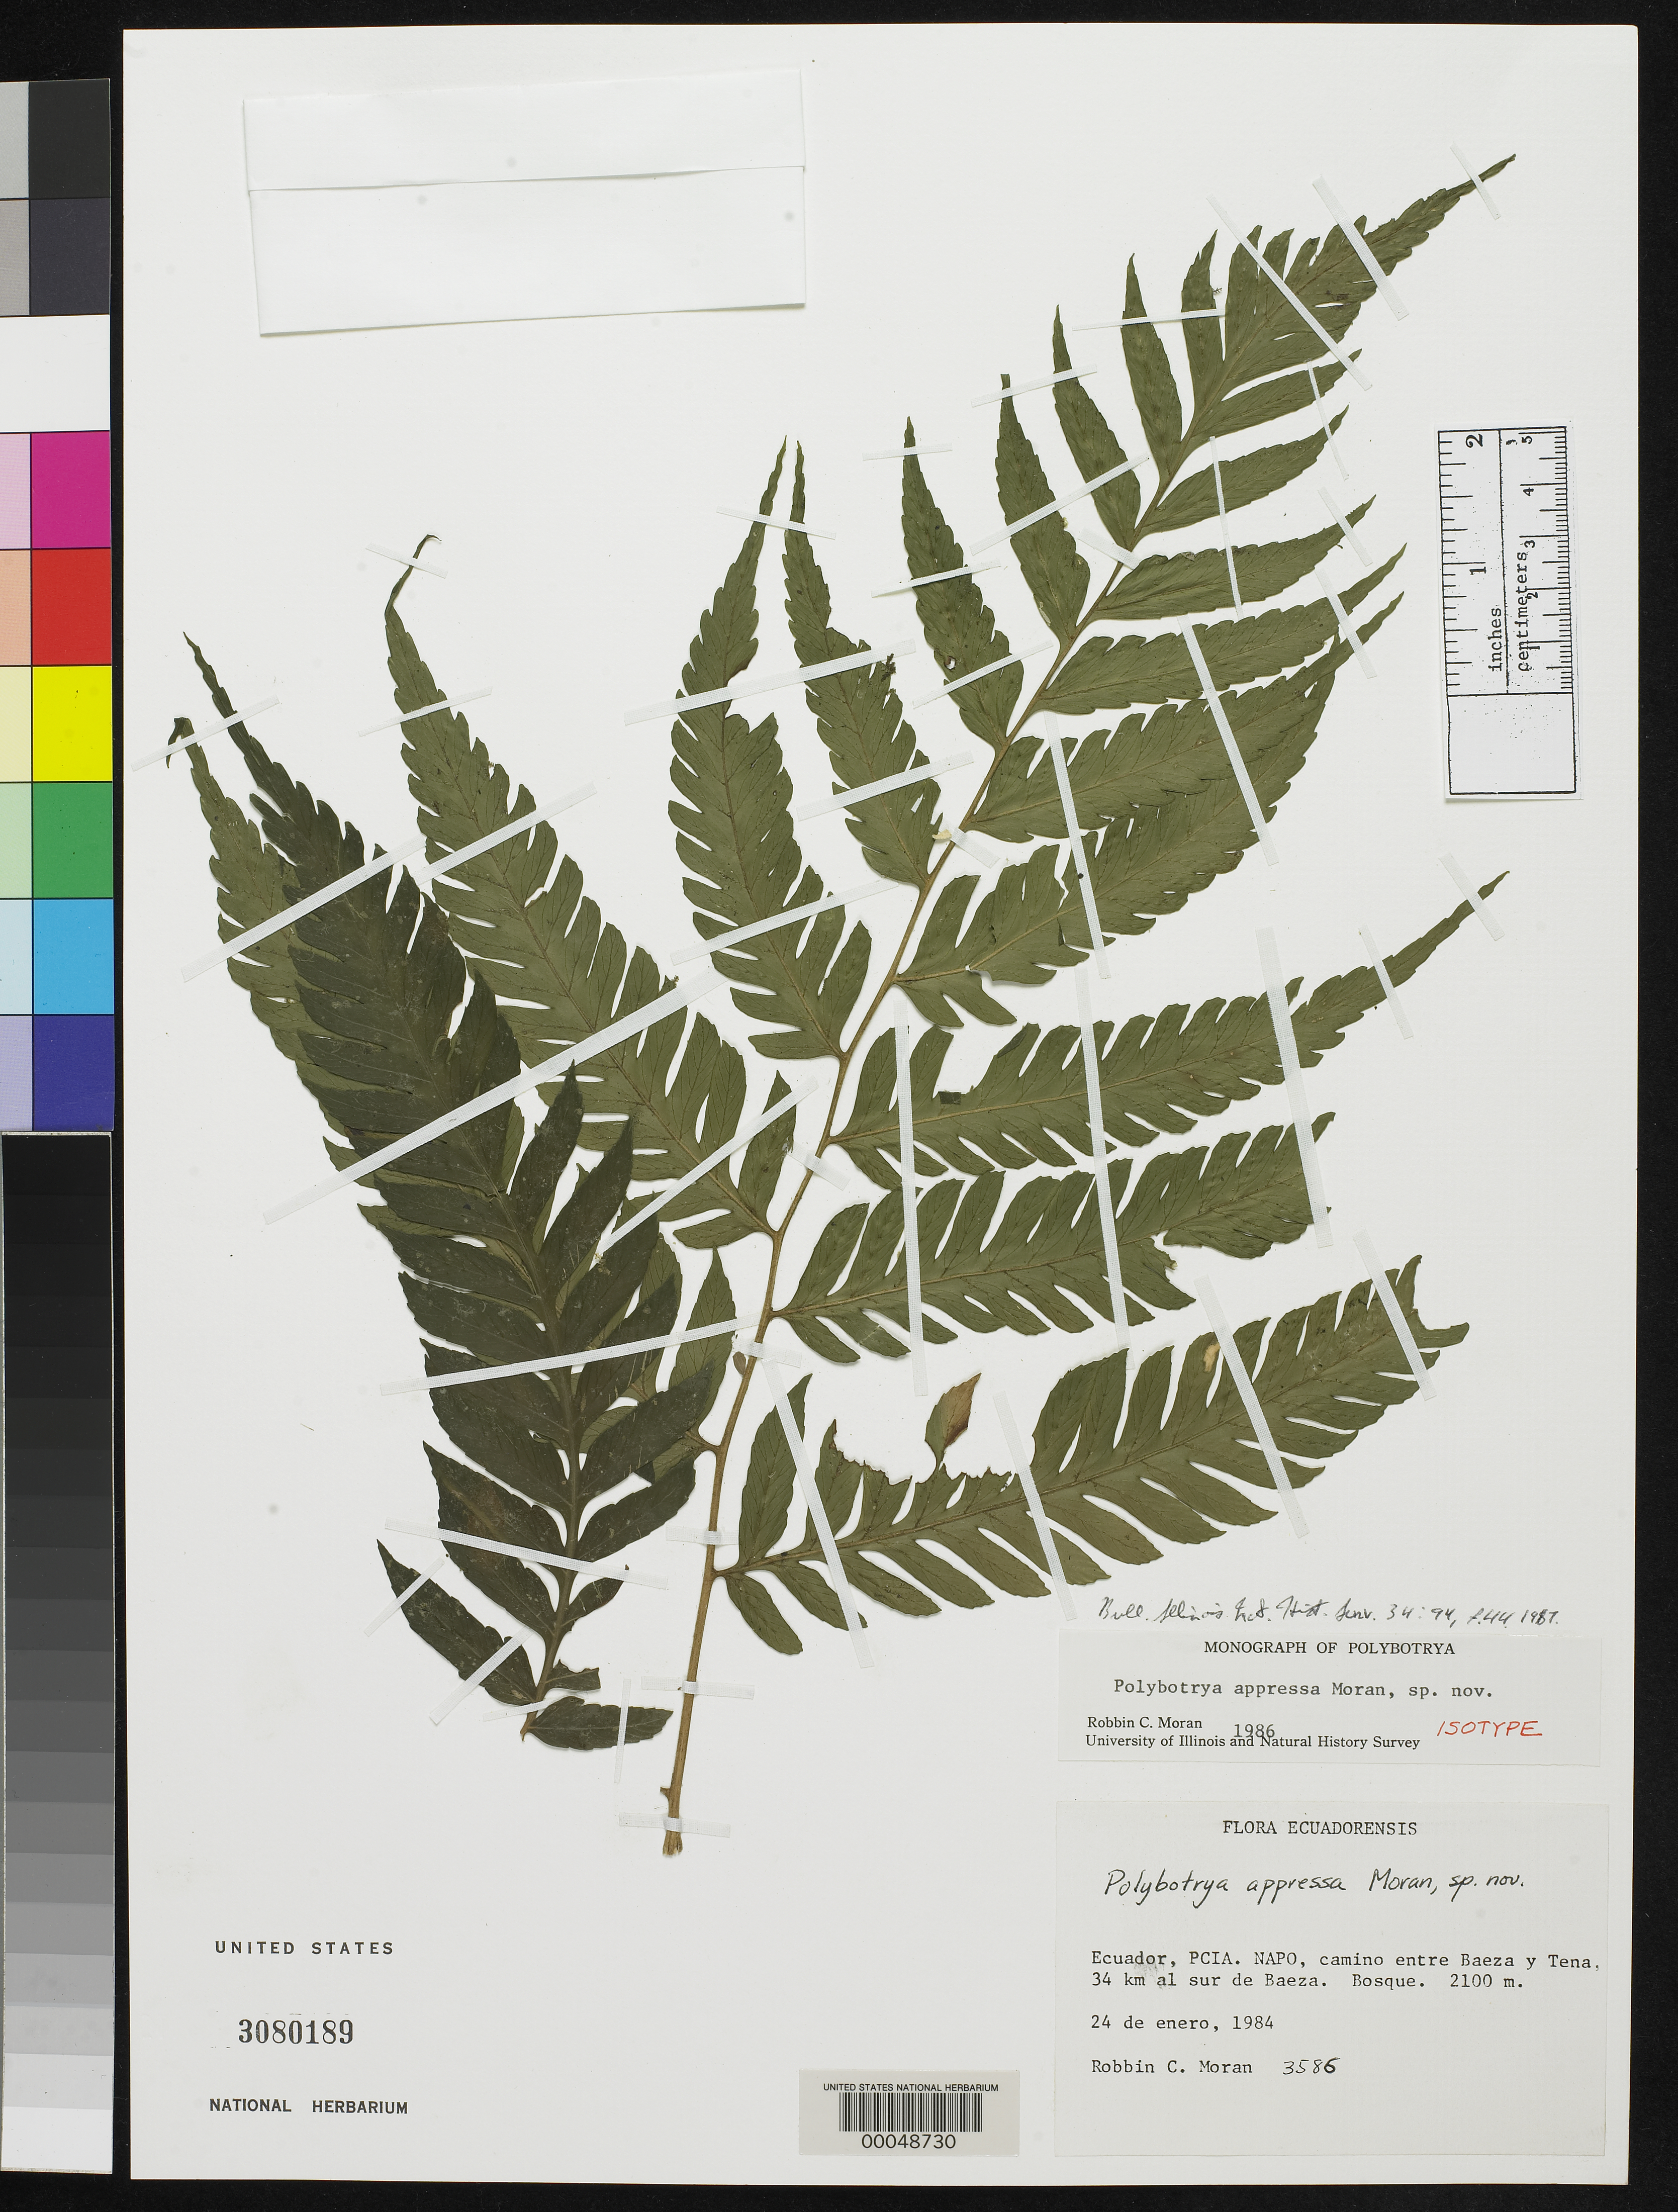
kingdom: Plantae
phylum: Tracheophyta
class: Polypodiopsida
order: Polypodiales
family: Dryopteridaceae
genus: Polybotrya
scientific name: Polybotrya appressa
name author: R.C. Moran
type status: Isotype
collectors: R. C. Moran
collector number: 3586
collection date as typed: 24 Jan 1984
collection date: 1984-01-24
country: Ecuador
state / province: Napo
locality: Baeza - Tena road, 34 km S of Baeza.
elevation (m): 2100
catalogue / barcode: US 3080189